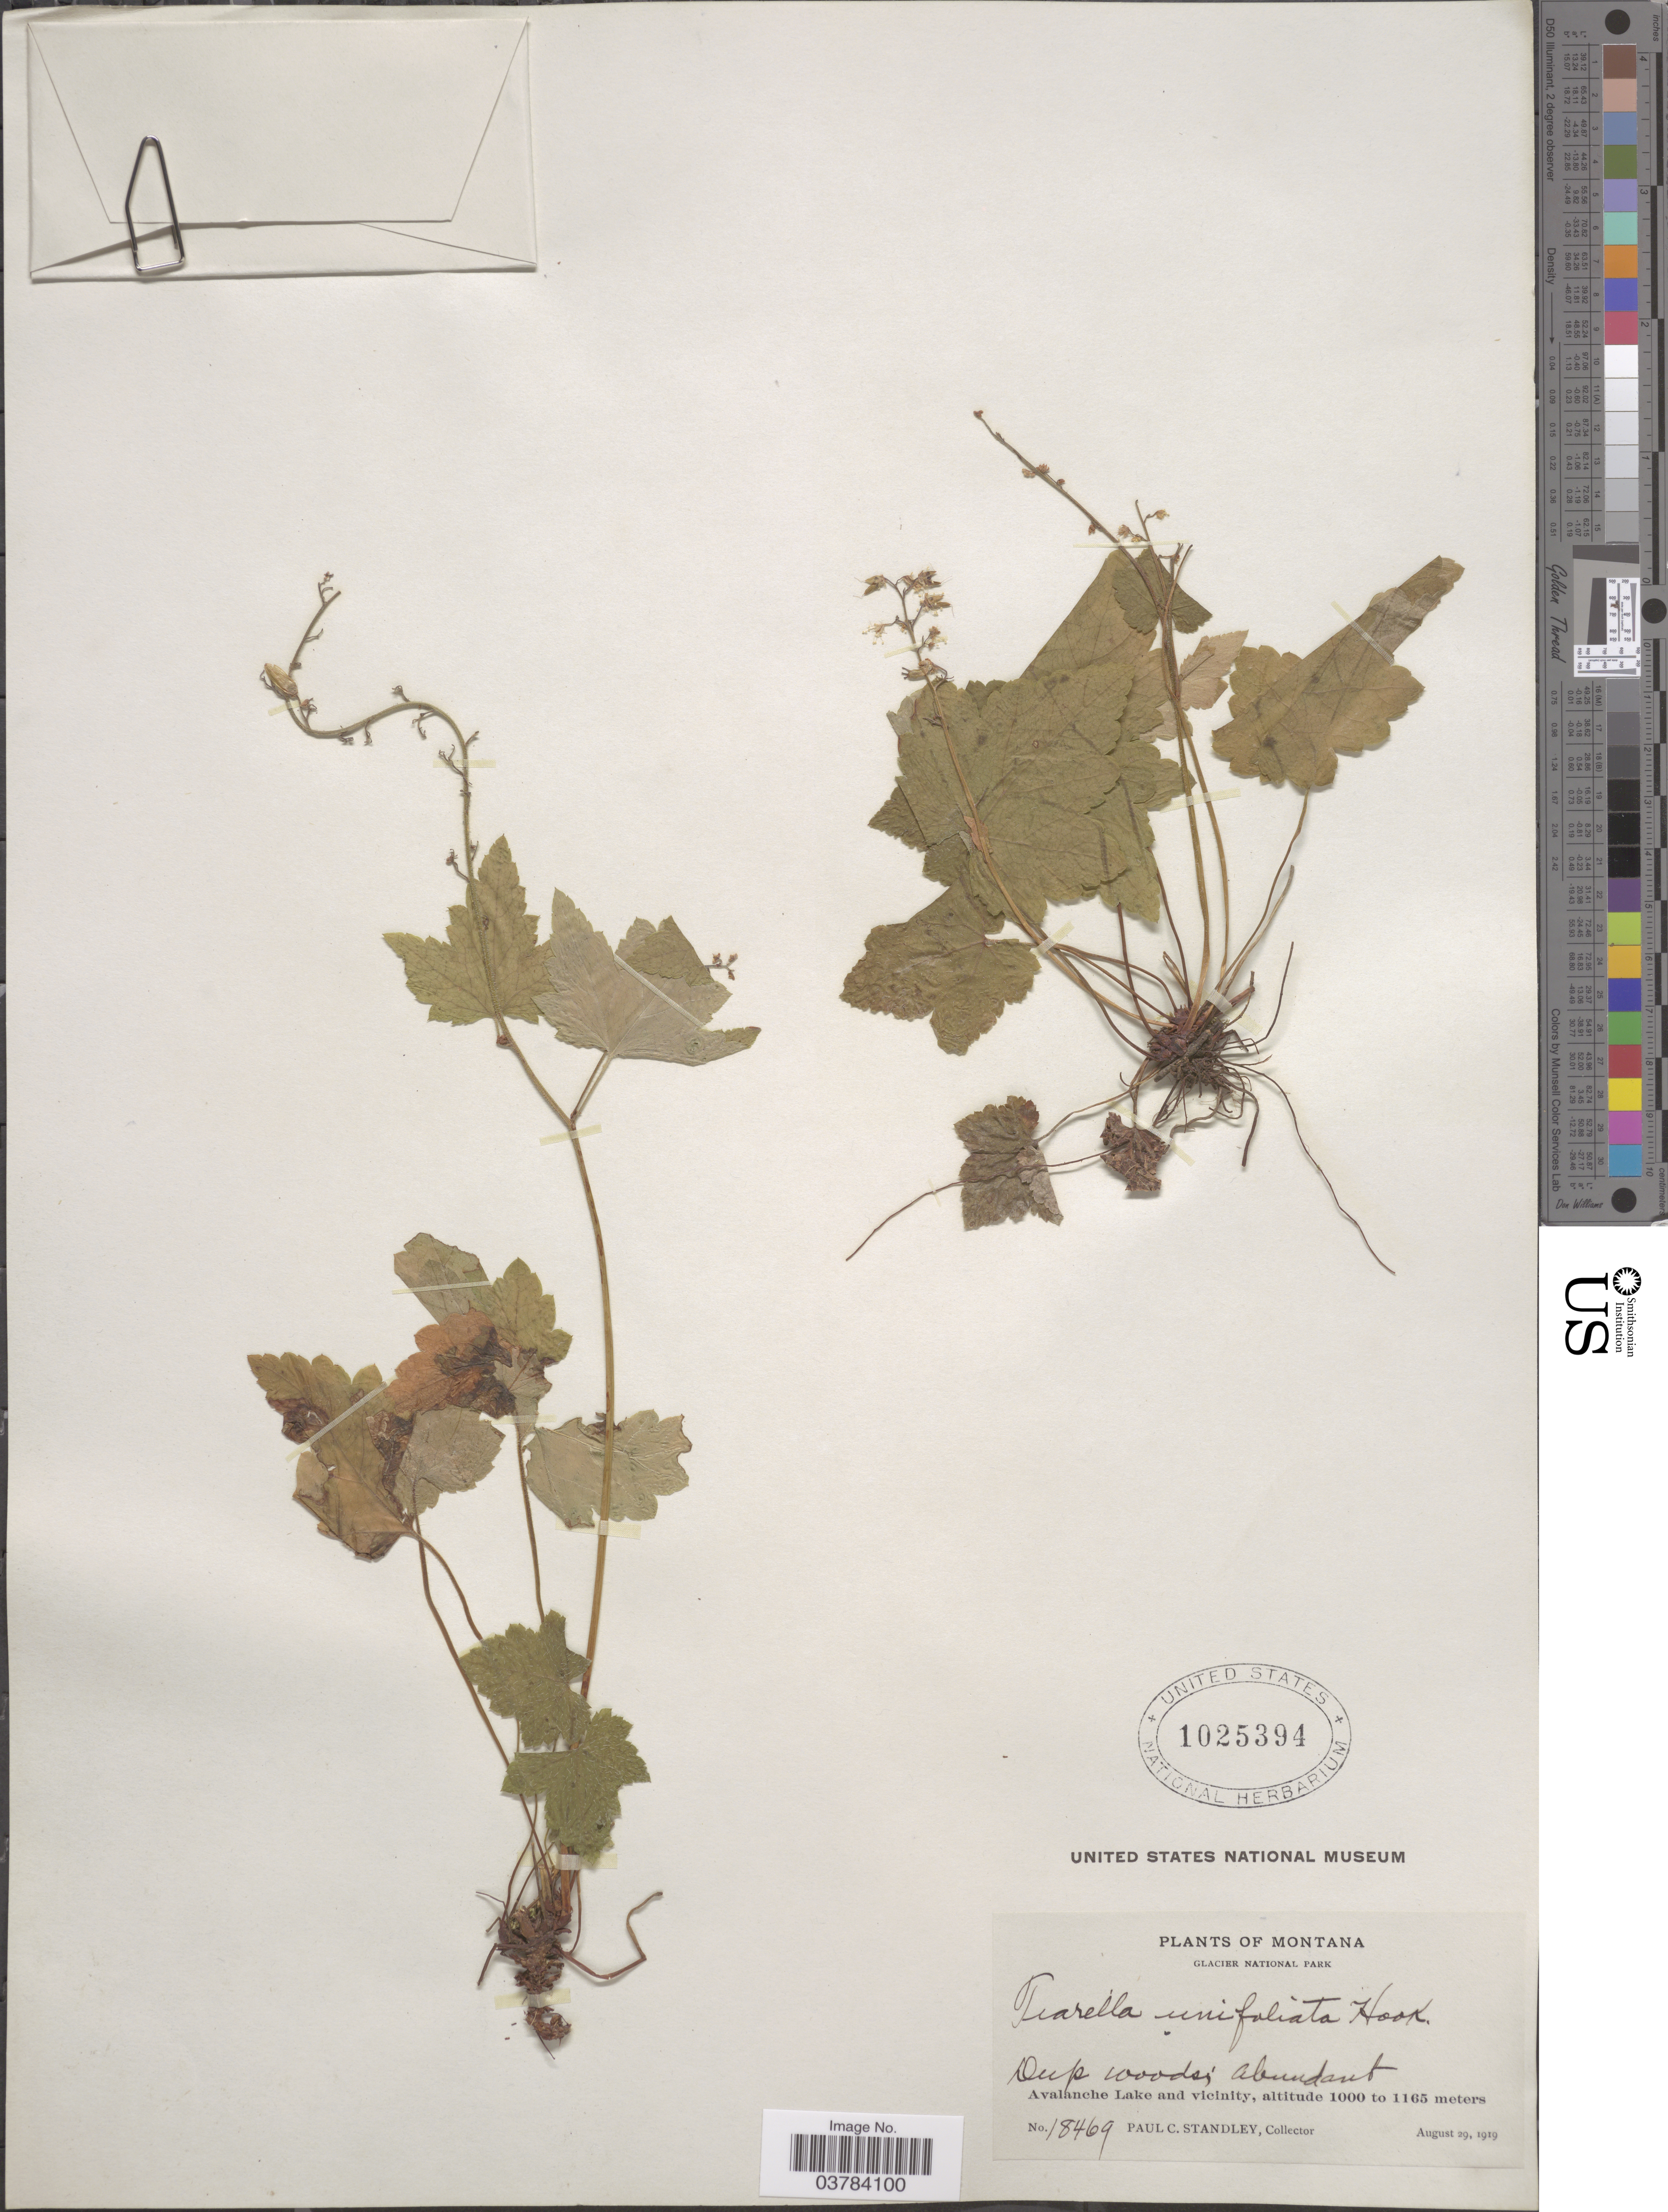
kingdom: Plantae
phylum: Tracheophyta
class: Magnoliopsida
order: Saxifragales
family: Saxifragaceae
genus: Tiarella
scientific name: Tiarella unifoliata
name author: Hook.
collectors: P. C. Standley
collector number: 18469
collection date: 1919-08-29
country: United States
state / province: Montana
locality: Glacier National Park. Avalanche Lake and vicinity.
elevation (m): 1000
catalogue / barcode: US 1025394